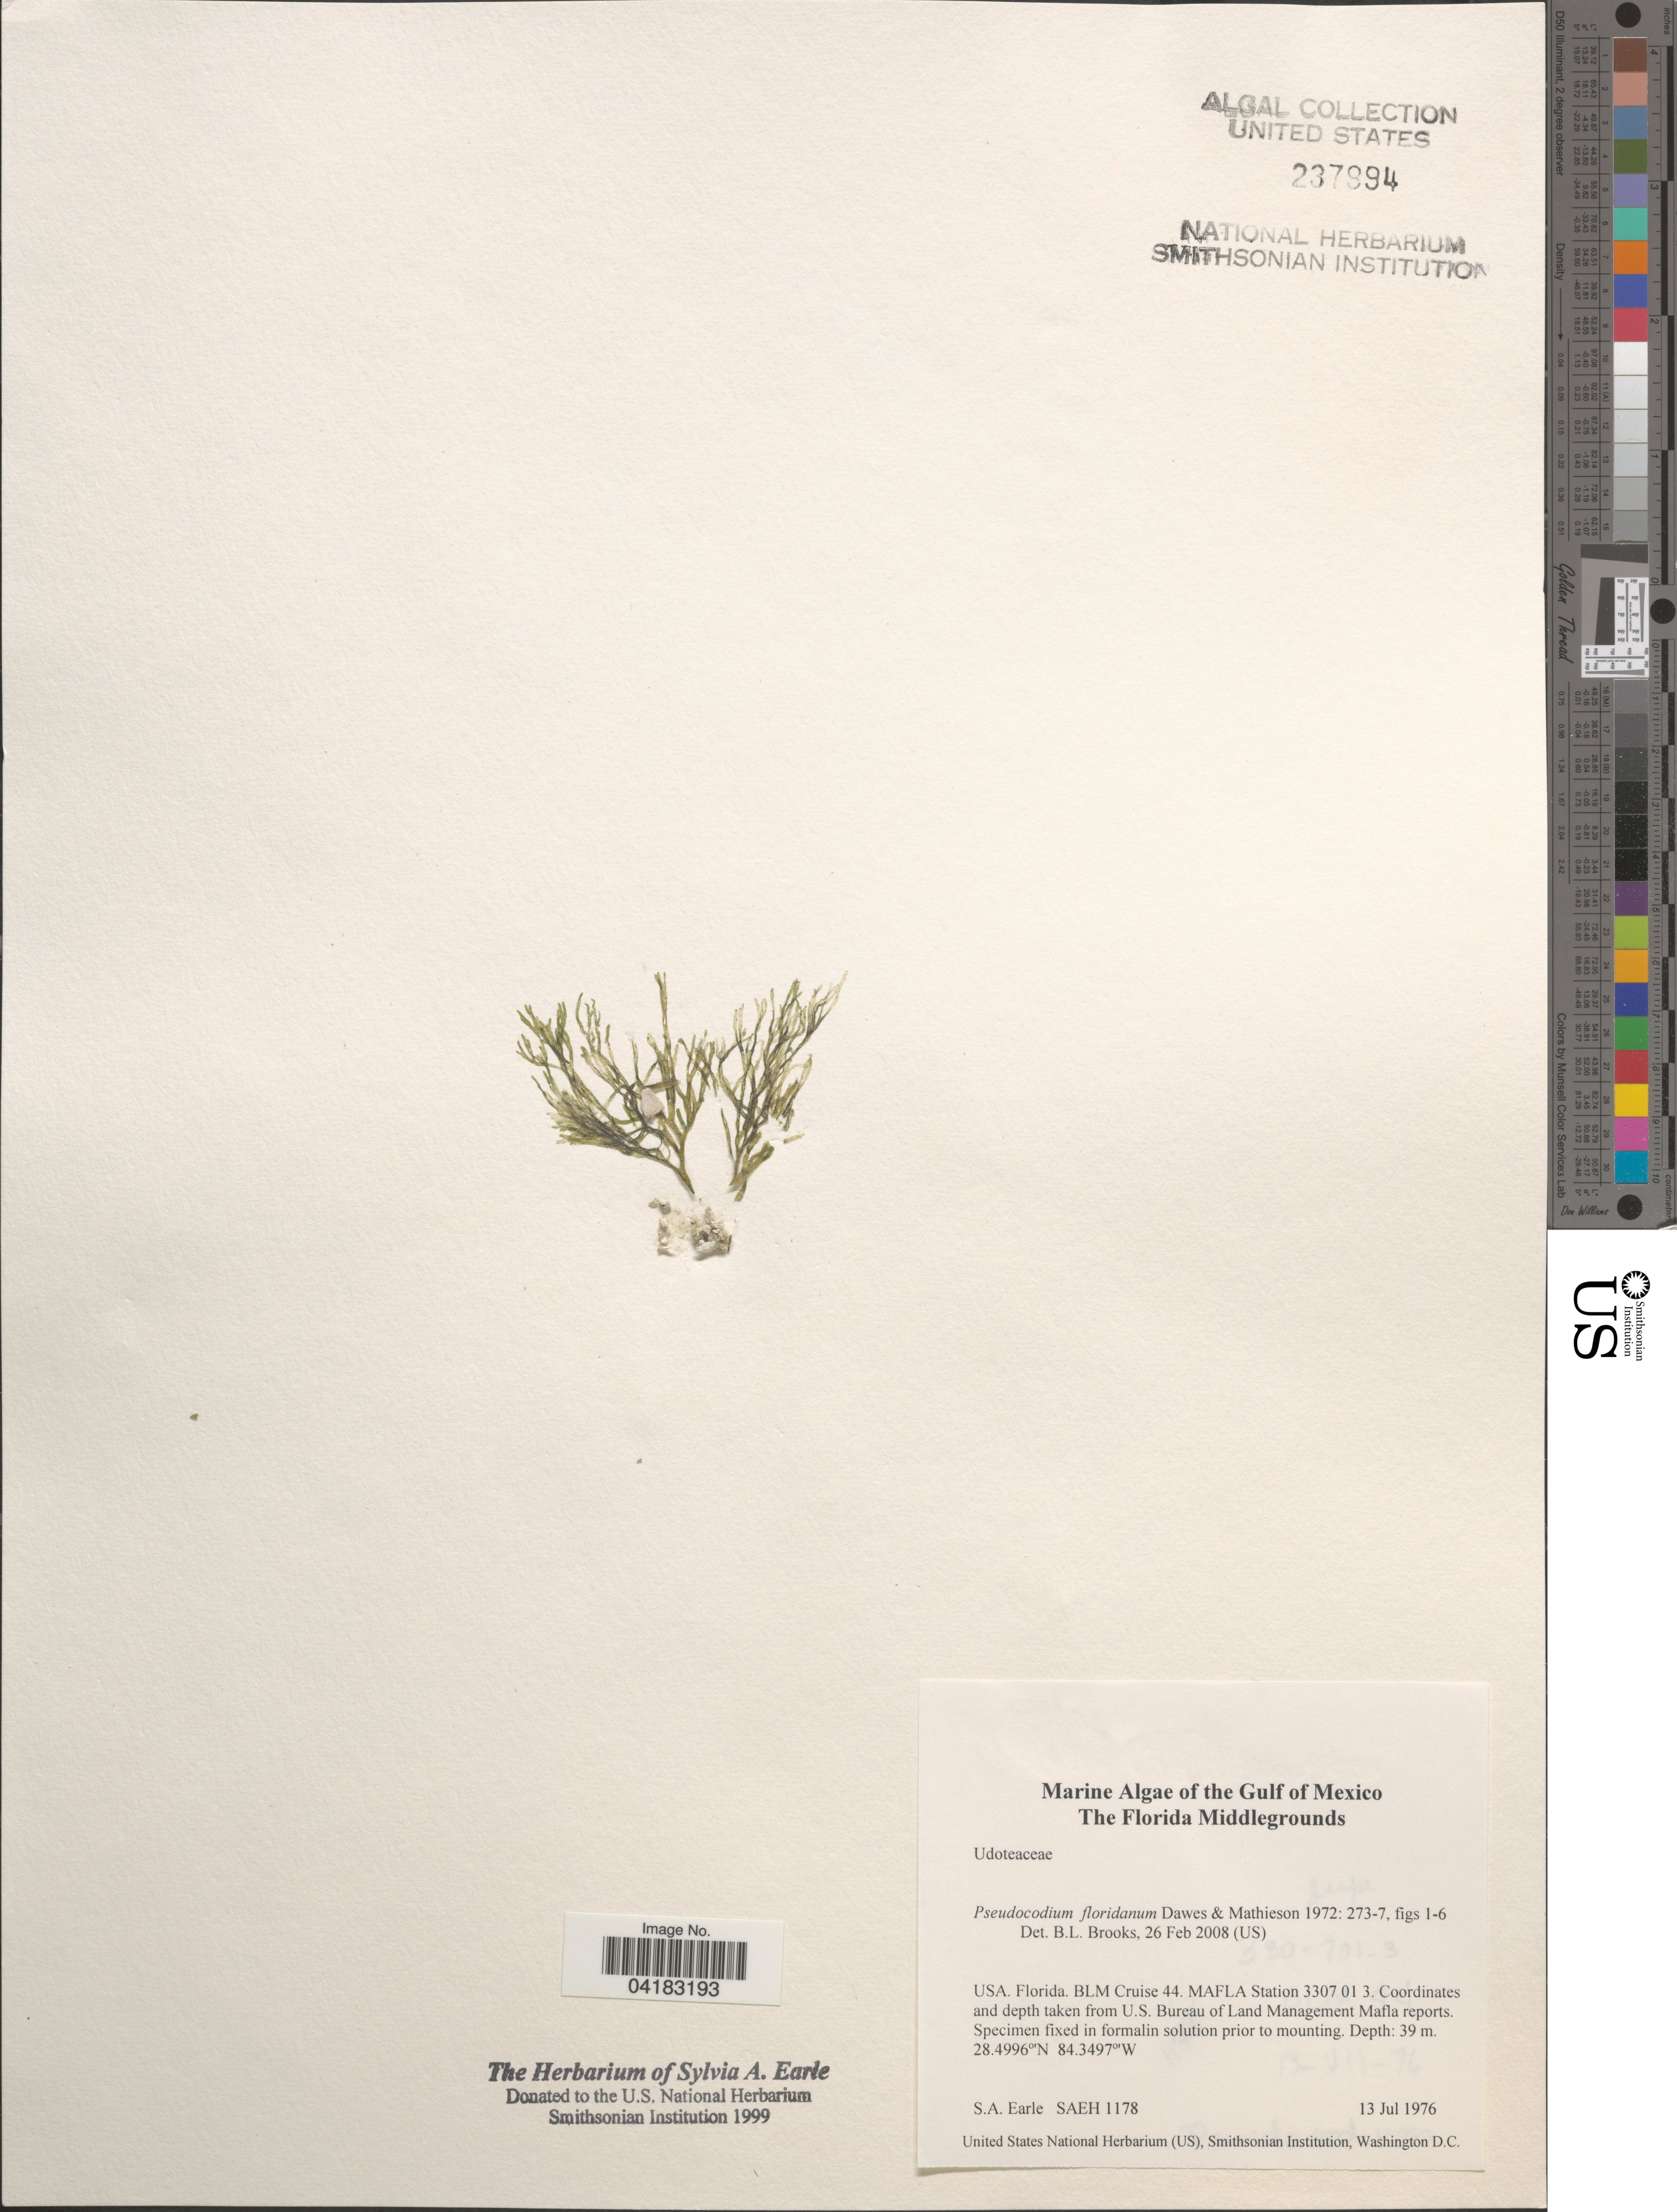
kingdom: Plantae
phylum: Chlorophyta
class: Ulvophyceae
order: Bryopsidales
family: Pseudocodiaceae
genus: Pseudocodium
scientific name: Pseudocodium floridanum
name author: Dawes & A.C. Mathieson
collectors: S. A. Earle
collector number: SAEH1178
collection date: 1976-07-13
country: United States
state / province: Florida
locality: Gulf of Mexico. The Florida Middlegrounds. BLM Cruise 44. MAFLA Station 3307 01 3.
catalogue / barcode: US 237994